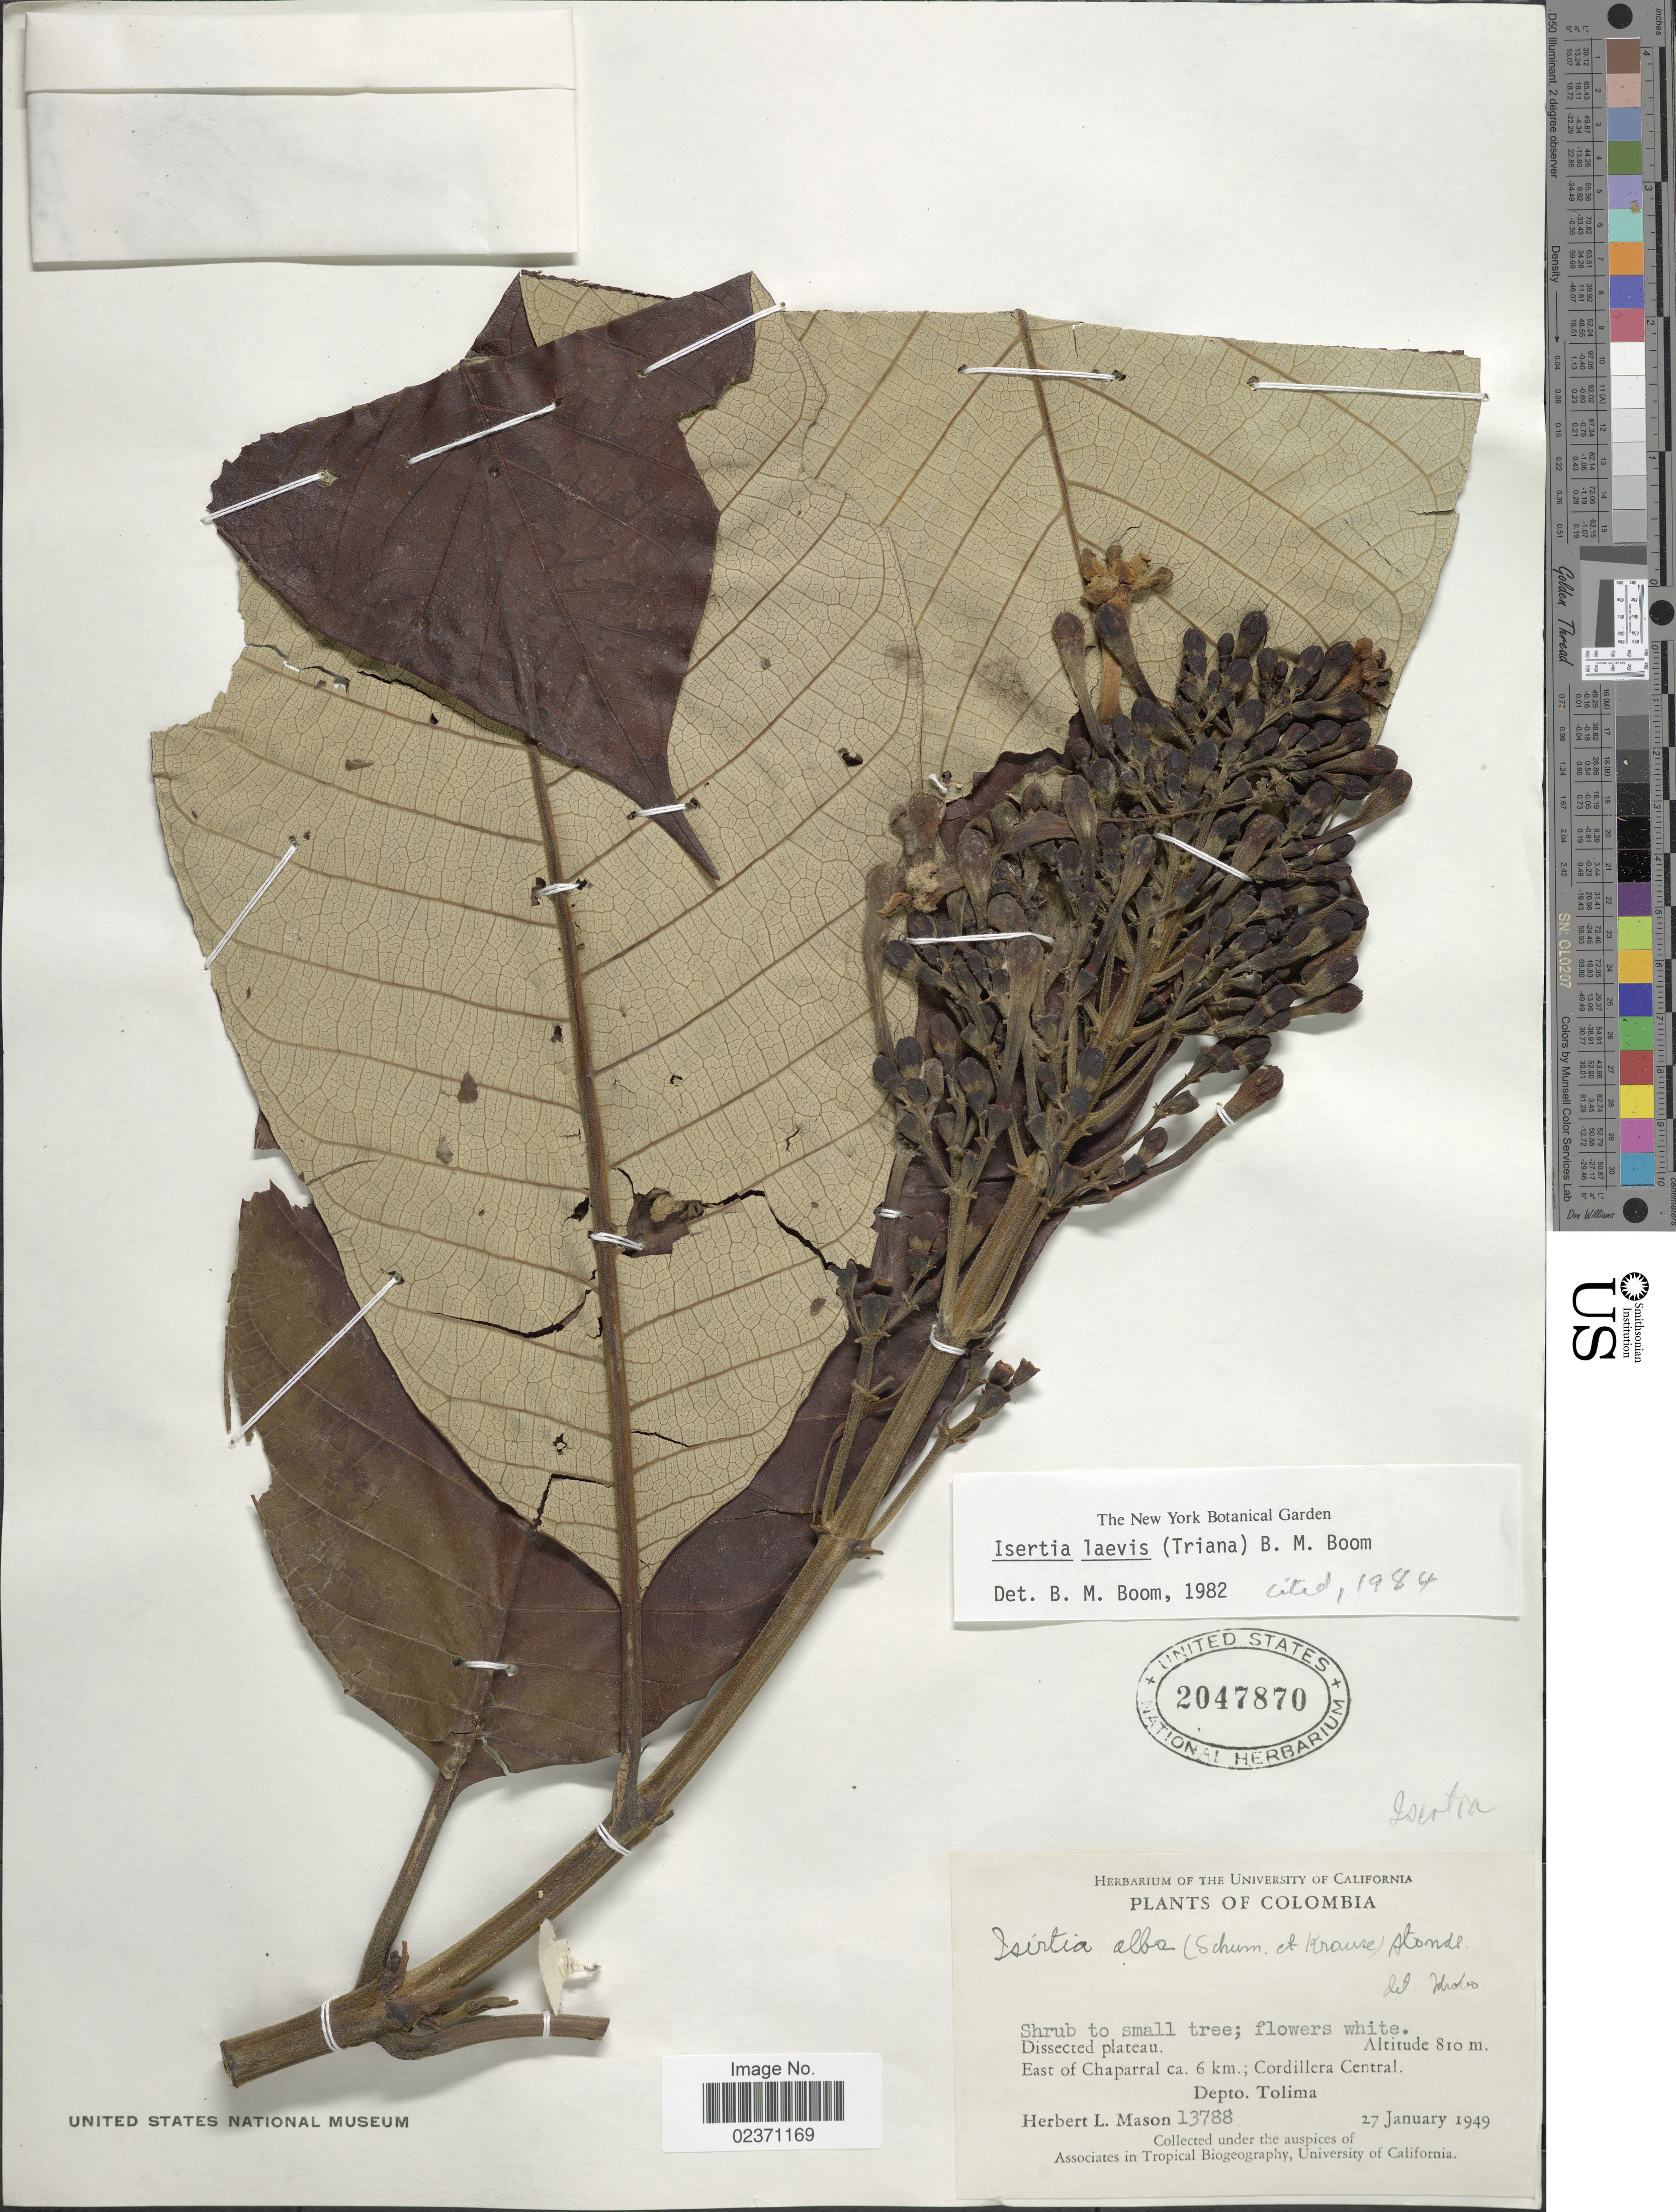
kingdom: Plantae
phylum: Tracheophyta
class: Magnoliopsida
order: Gentianales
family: Rubiaceae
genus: Isertia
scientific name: Isertia laevis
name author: (Triana) B.M. Boom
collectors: H. L. Mason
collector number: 13788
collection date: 1949-01-27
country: Colombia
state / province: Tolima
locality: Dissected plateau. East of Chaparral ca. 6 km.; Cordillera Central. Depto. Tolima.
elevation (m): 810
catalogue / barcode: US 2047870